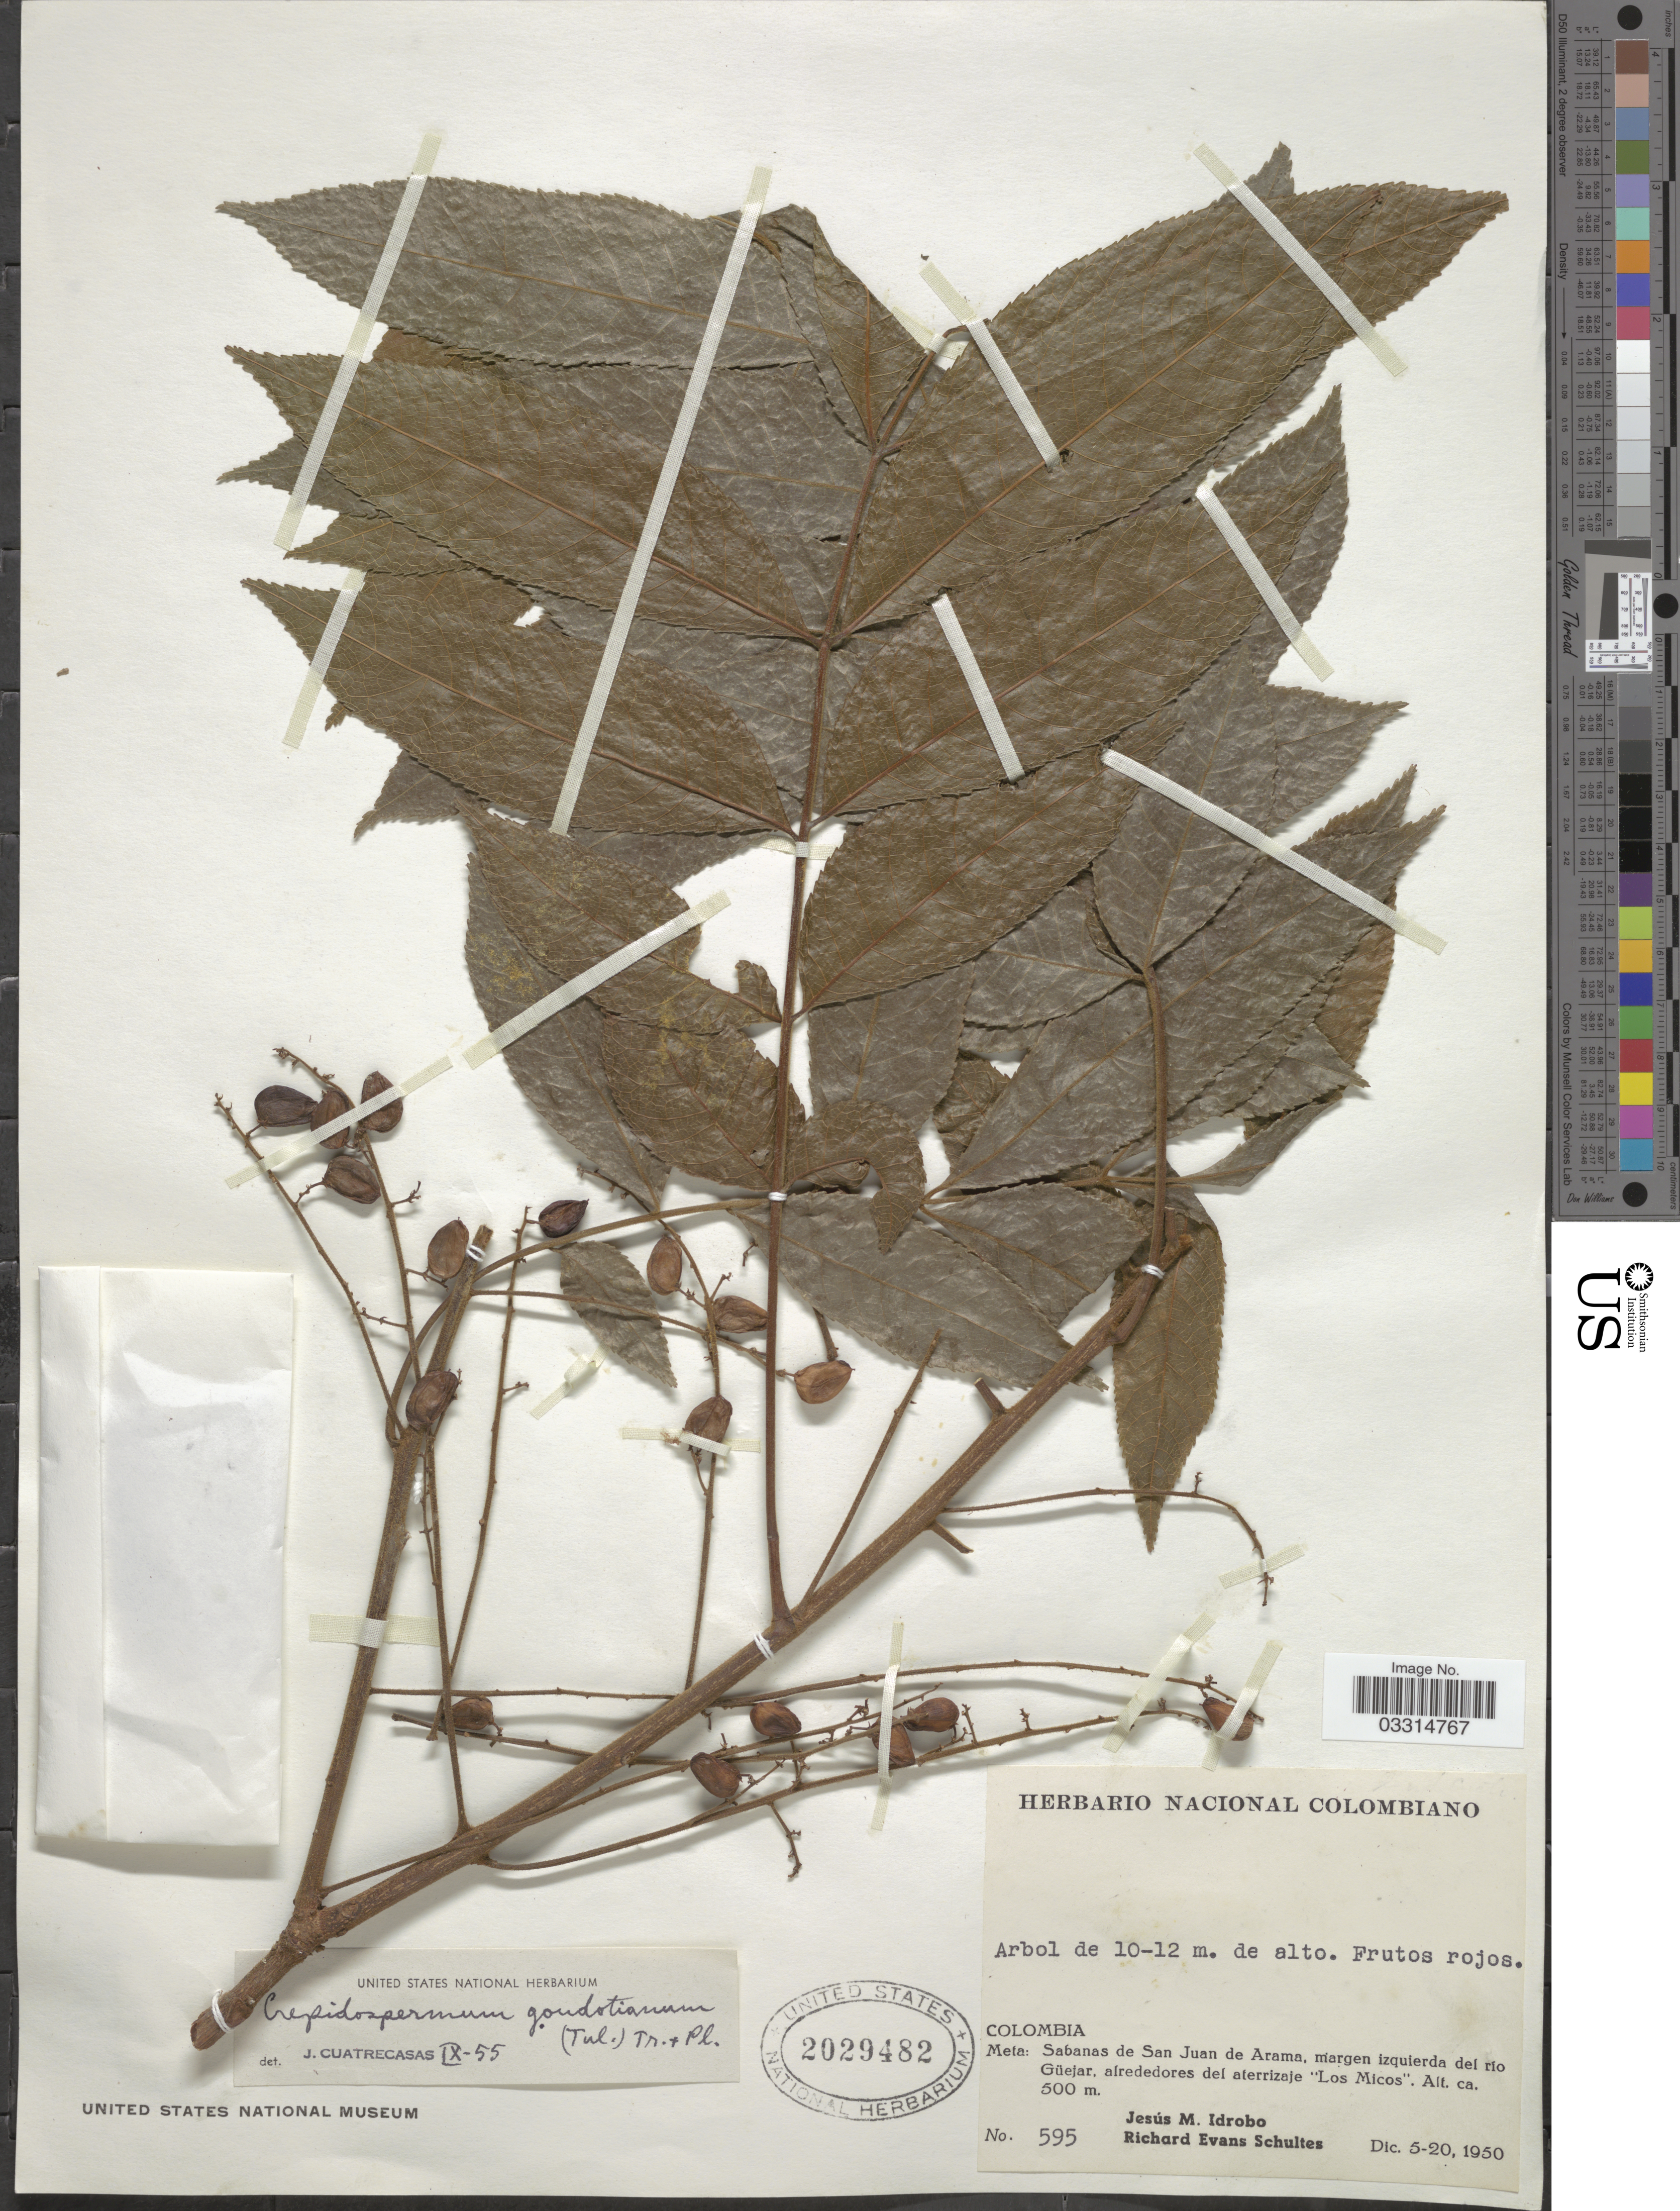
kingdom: Plantae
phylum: Tracheophyta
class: Magnoliopsida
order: Sapindales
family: Burseraceae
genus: Protium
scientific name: Protium goudotianum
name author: (Tul.) Byng & Christenh.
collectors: J. M. Idrobo & R. E. Schultes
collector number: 595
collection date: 1950-12-05/1950-12-20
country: Colombia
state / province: Meta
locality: Sabanas de San Juan de Arama, margen izquierda del río Güejar, alrededores del aterrizaje "Los Micos".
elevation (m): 500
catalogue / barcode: US 2029482